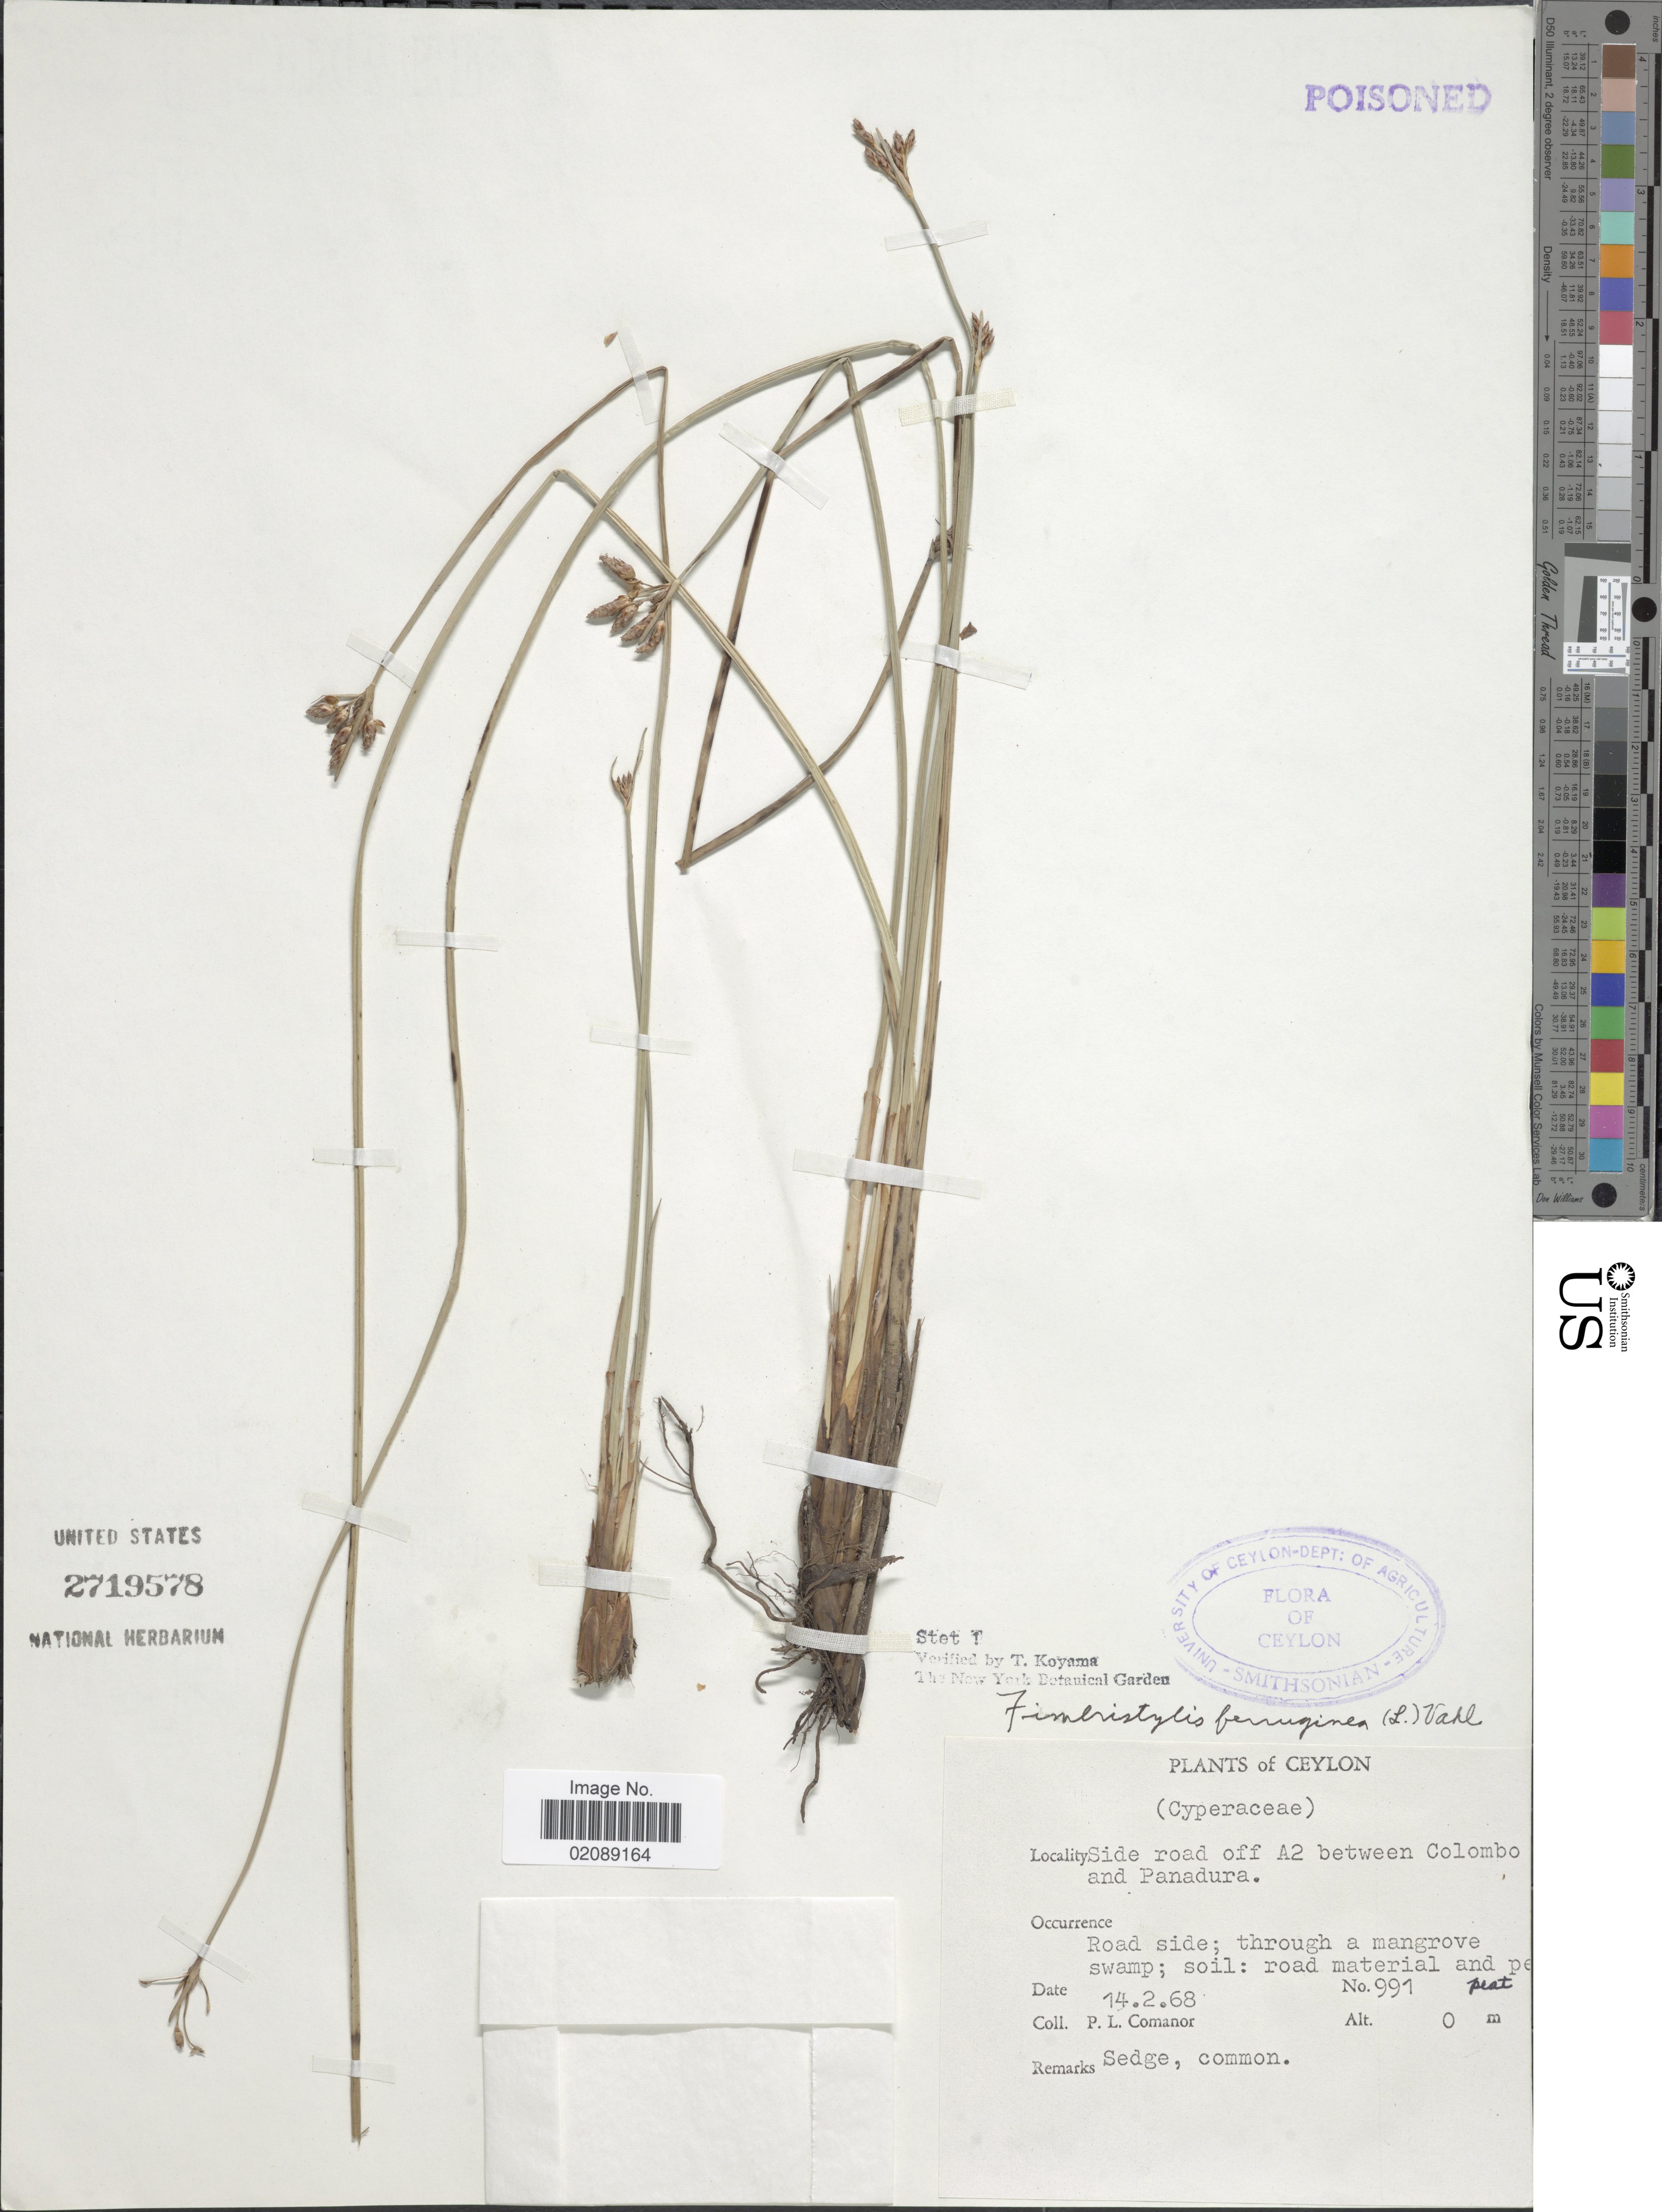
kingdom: Plantae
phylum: Tracheophyta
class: Liliopsida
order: Poales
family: Cyperaceae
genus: Fimbristylis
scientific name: Fimbristylis ferruginea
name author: (L.) Vahl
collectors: P. Comanor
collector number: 991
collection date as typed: Transcribed d/m/y: 14/2/68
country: Sri Lanka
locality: Ceylon, Side road off A2 between Colombo and Panadura, Road side; through a mangrove swamp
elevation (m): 0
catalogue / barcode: US 2719578